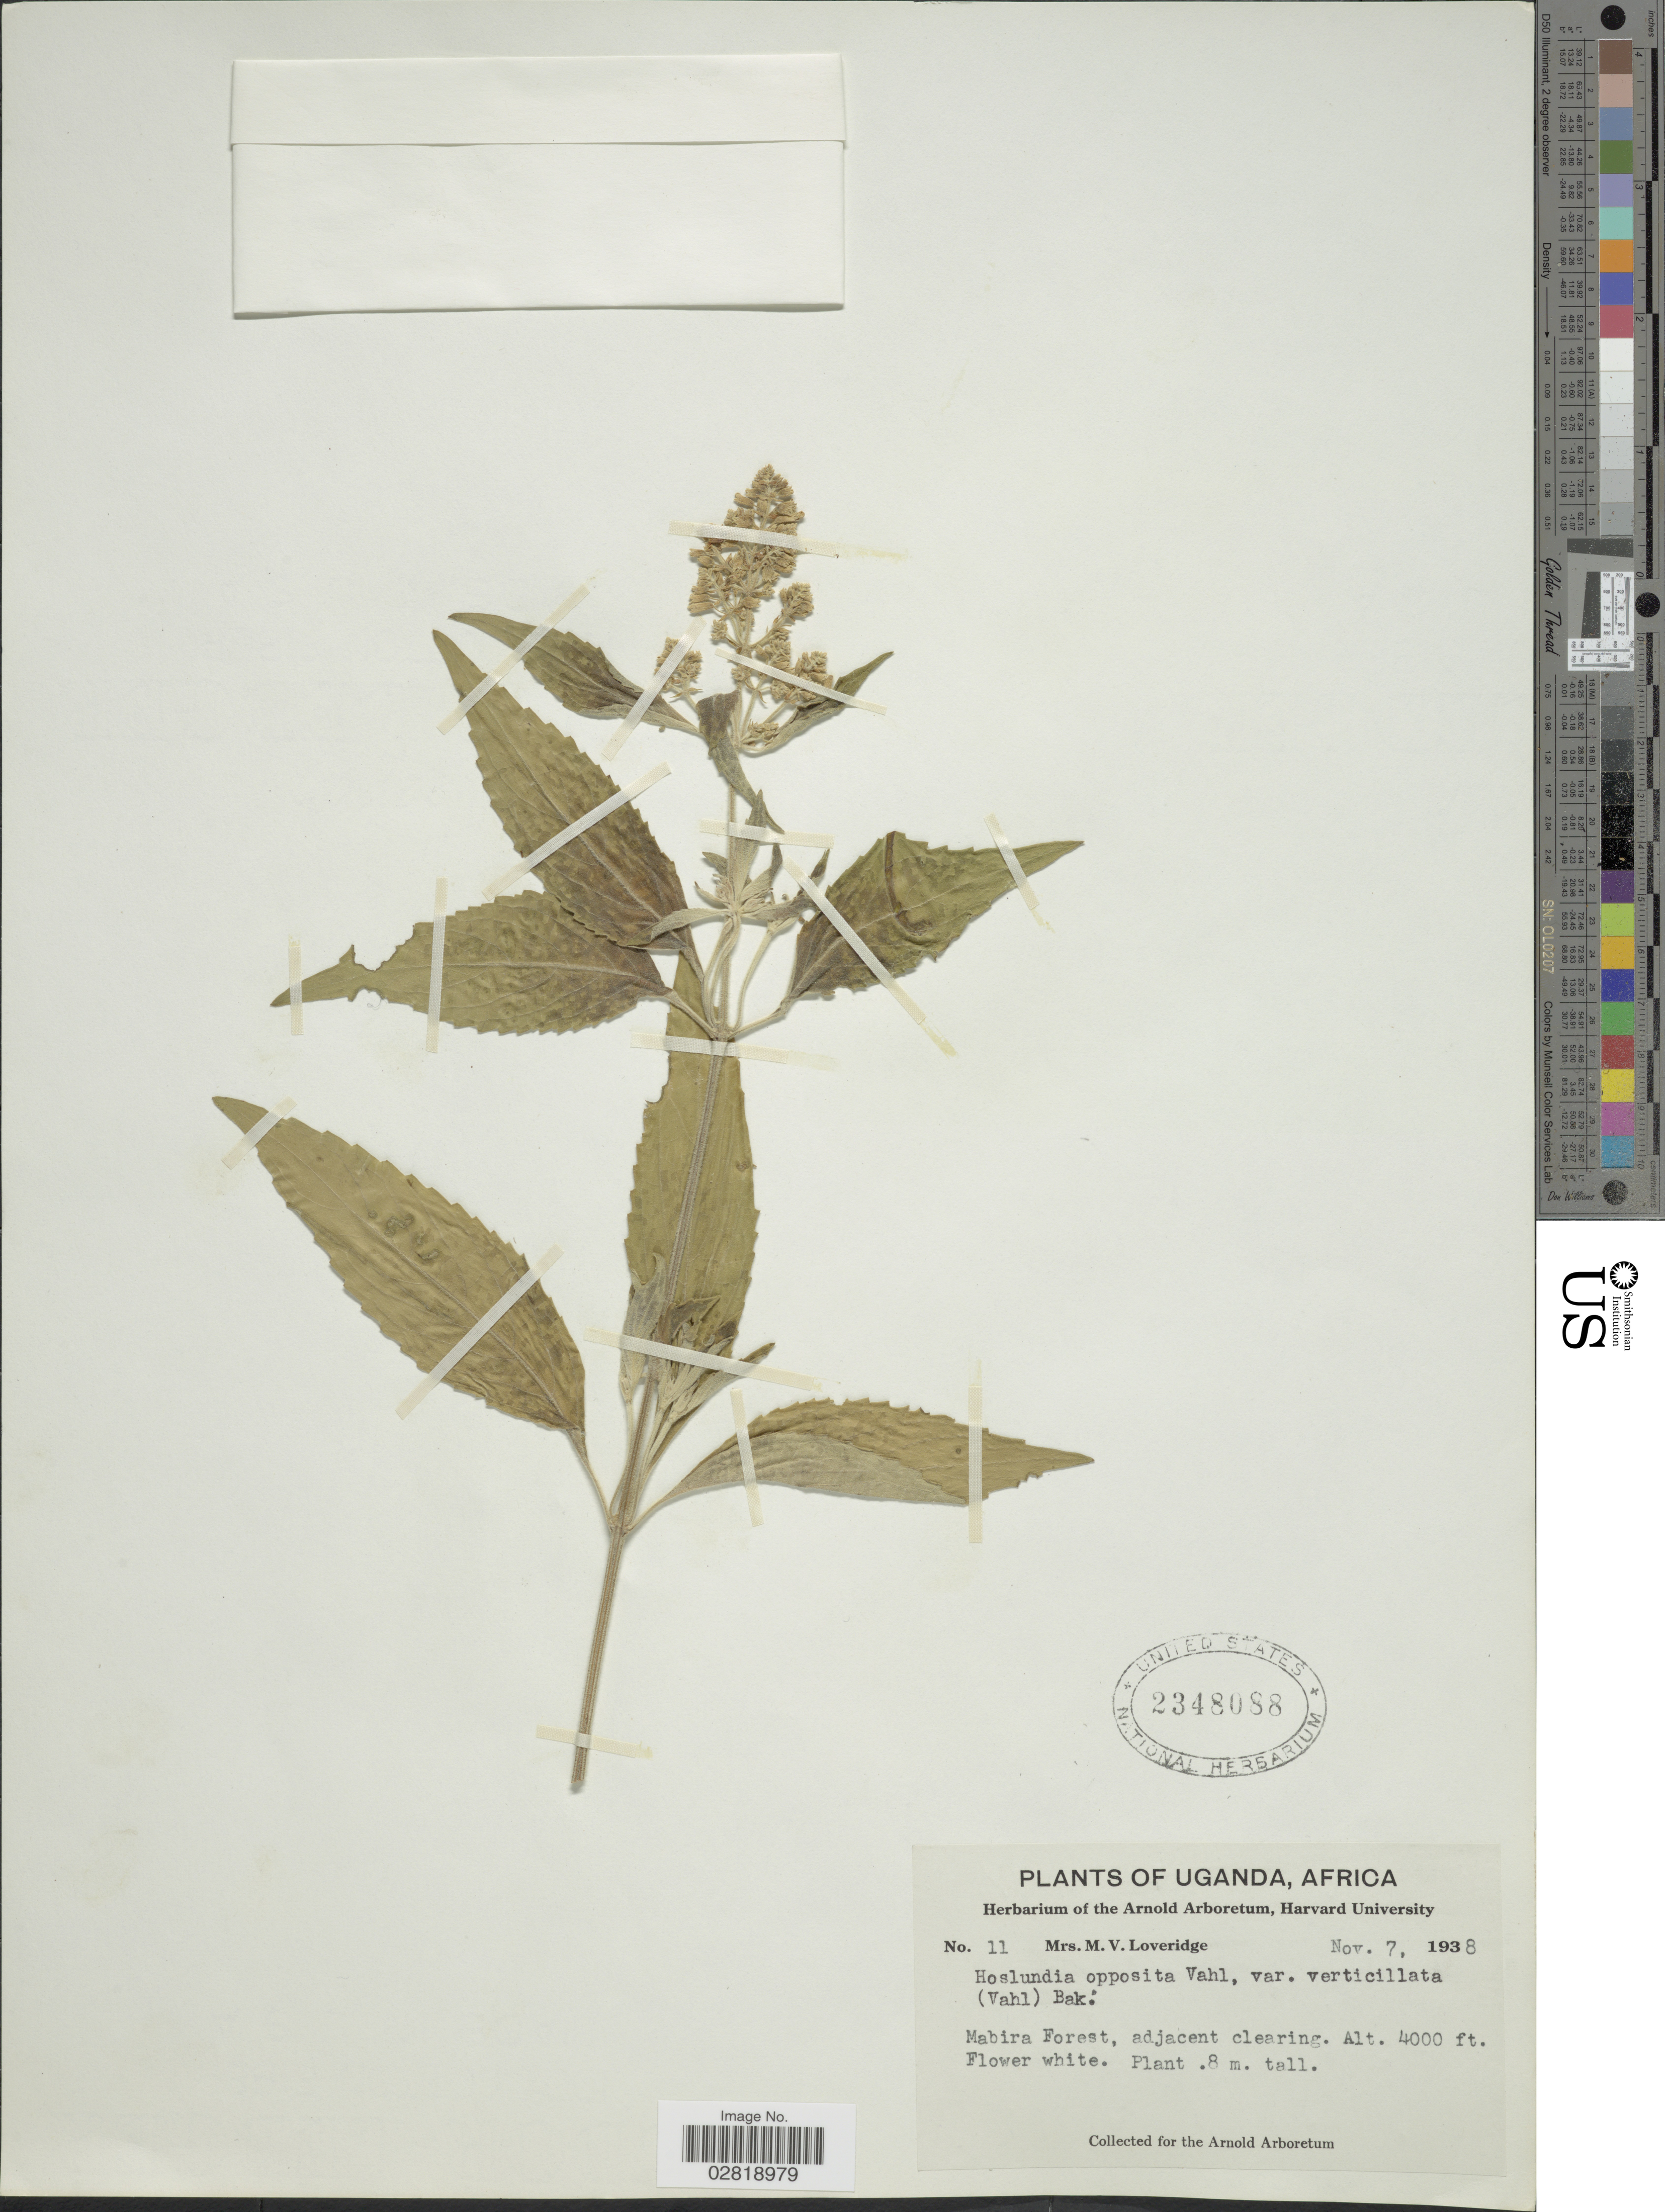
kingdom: Plantae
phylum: Tracheophyta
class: Magnoliopsida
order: Lamiales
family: Lamiaceae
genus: Hoslundia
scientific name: Hoslundia opposita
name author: Vahl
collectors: M. Loveridge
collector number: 11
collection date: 1938-11-07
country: Uganda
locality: Mabira Forest.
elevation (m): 1219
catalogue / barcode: US 2348088